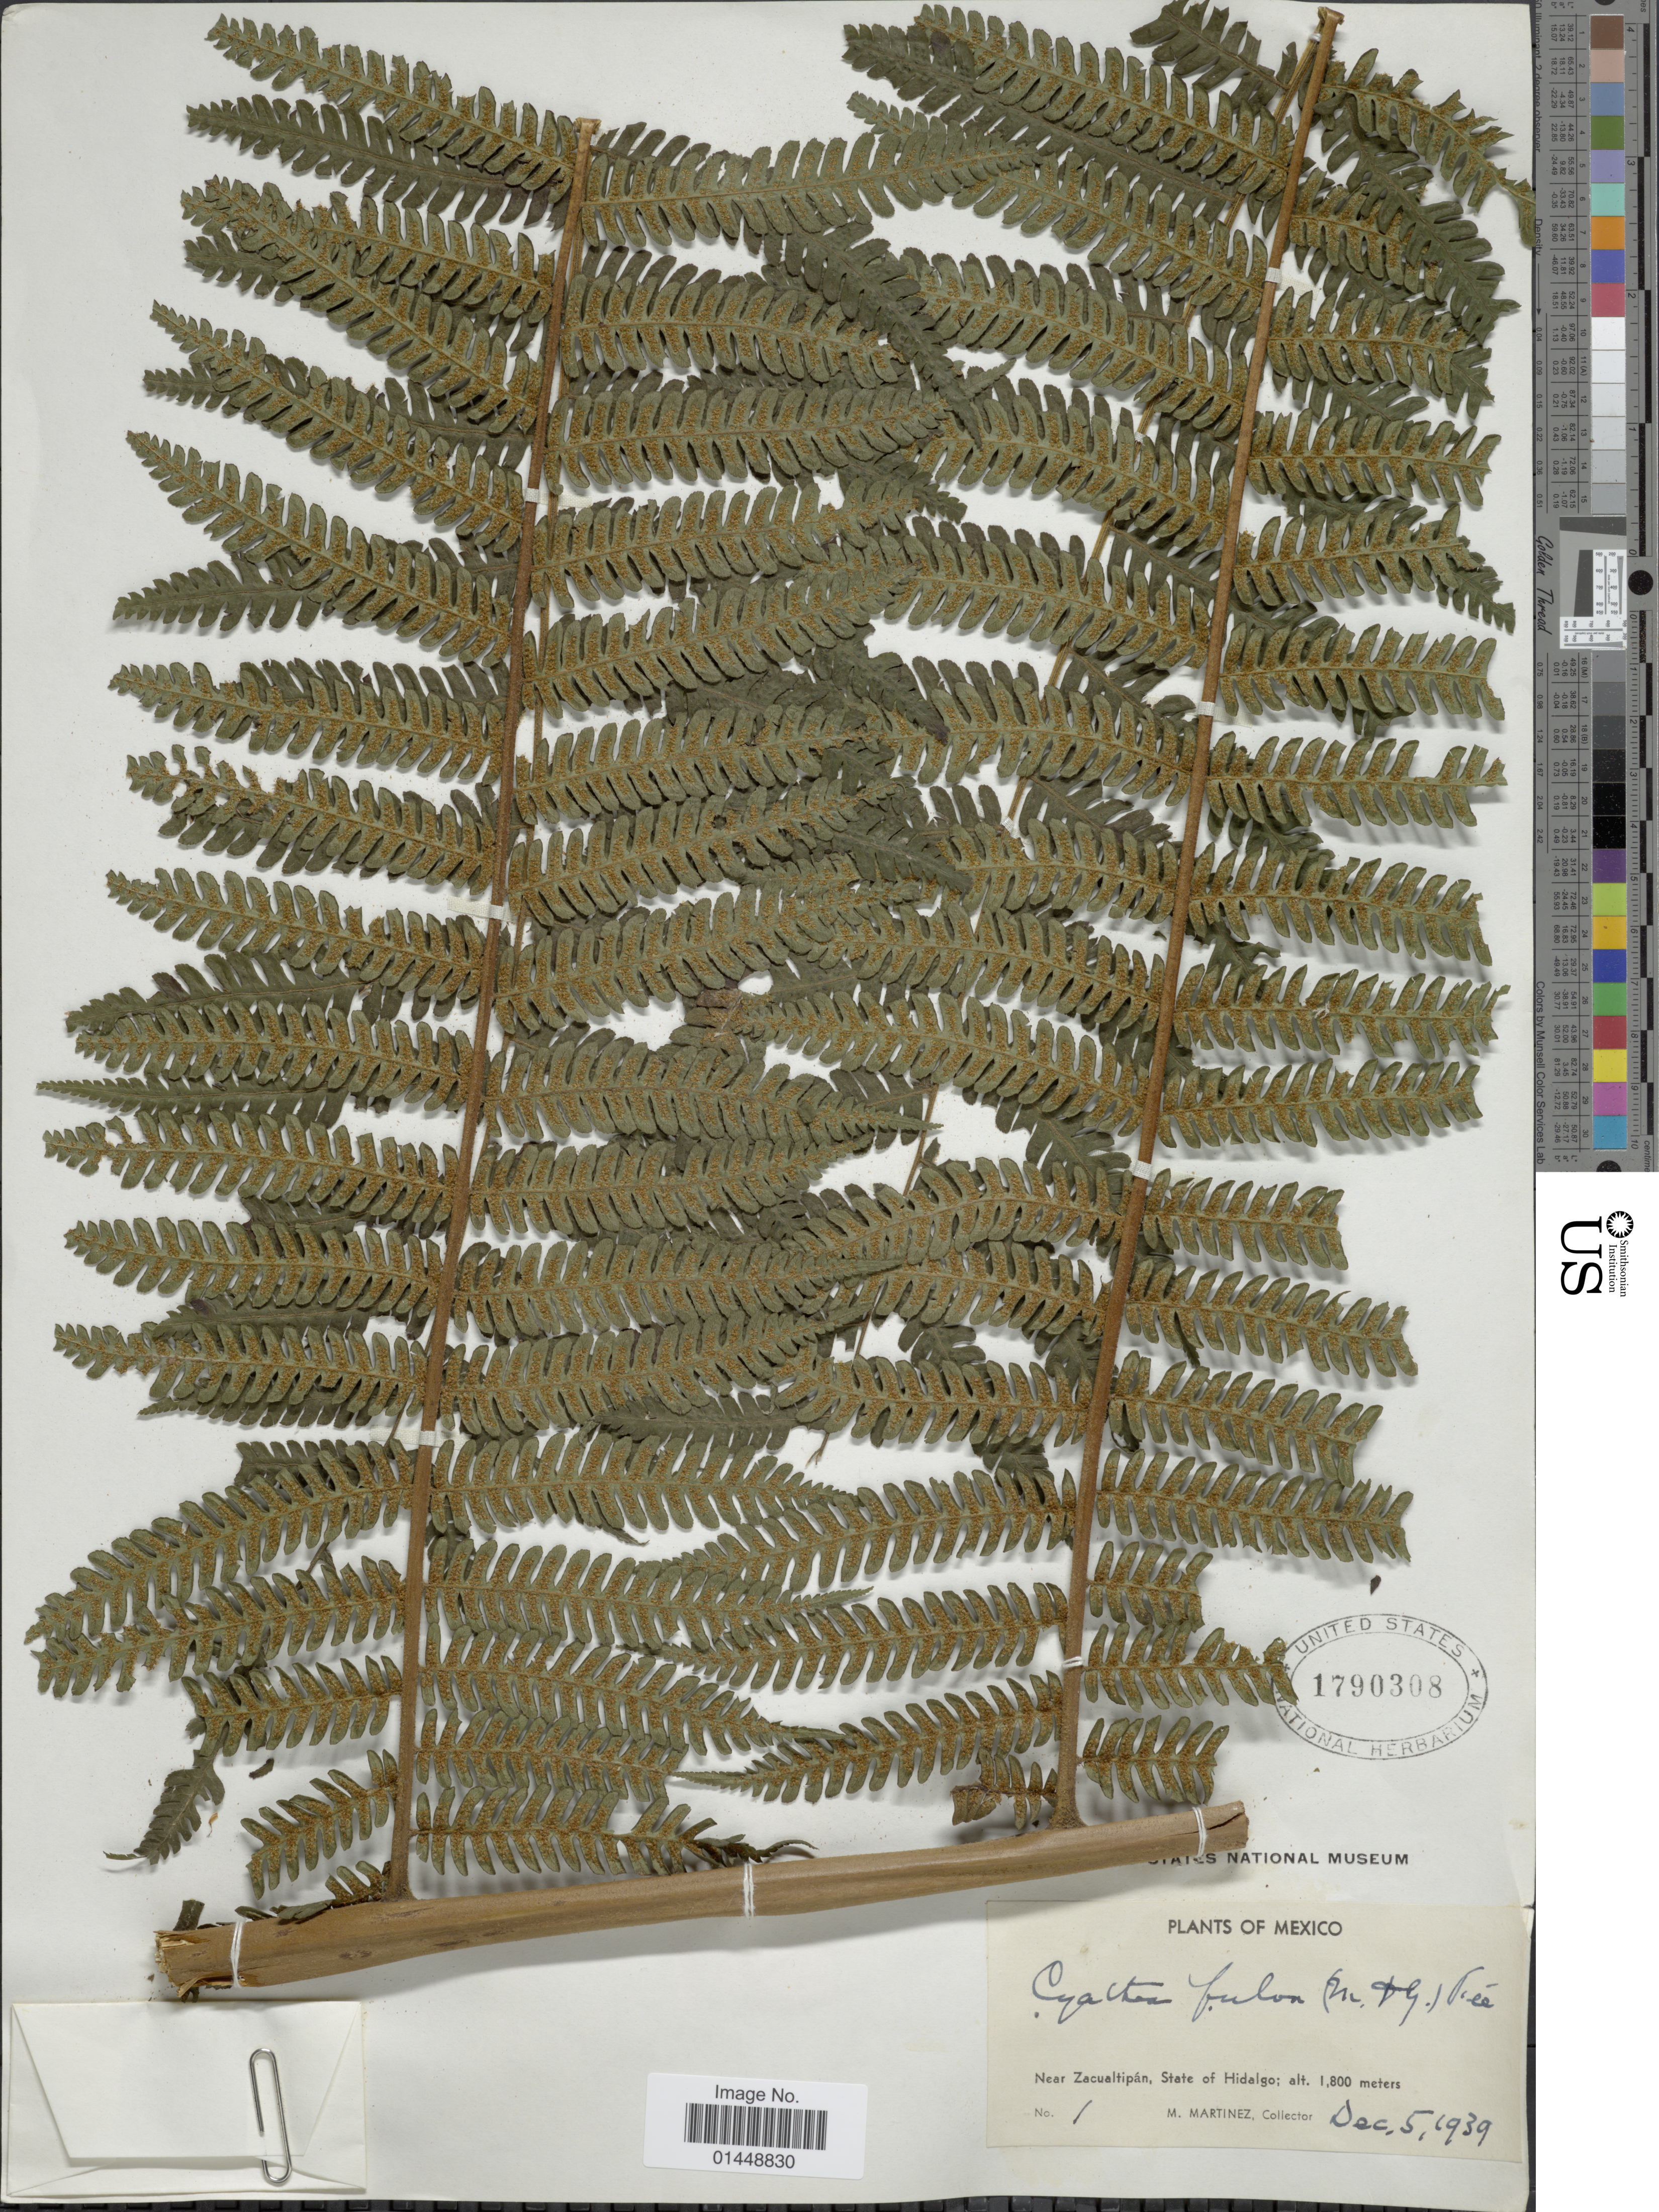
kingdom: Plantae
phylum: Tracheophyta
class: Polypodiopsida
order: Cyatheales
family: Cyatheaceae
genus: Cyathea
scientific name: Cyathea fulva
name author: (M. Martens & Galeotti) Fée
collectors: M. Martinez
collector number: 1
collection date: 1939-12-05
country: Mexico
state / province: Hidalgo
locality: Near Zacualtipán, State of Hidalgo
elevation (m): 1800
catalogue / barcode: US 1790308